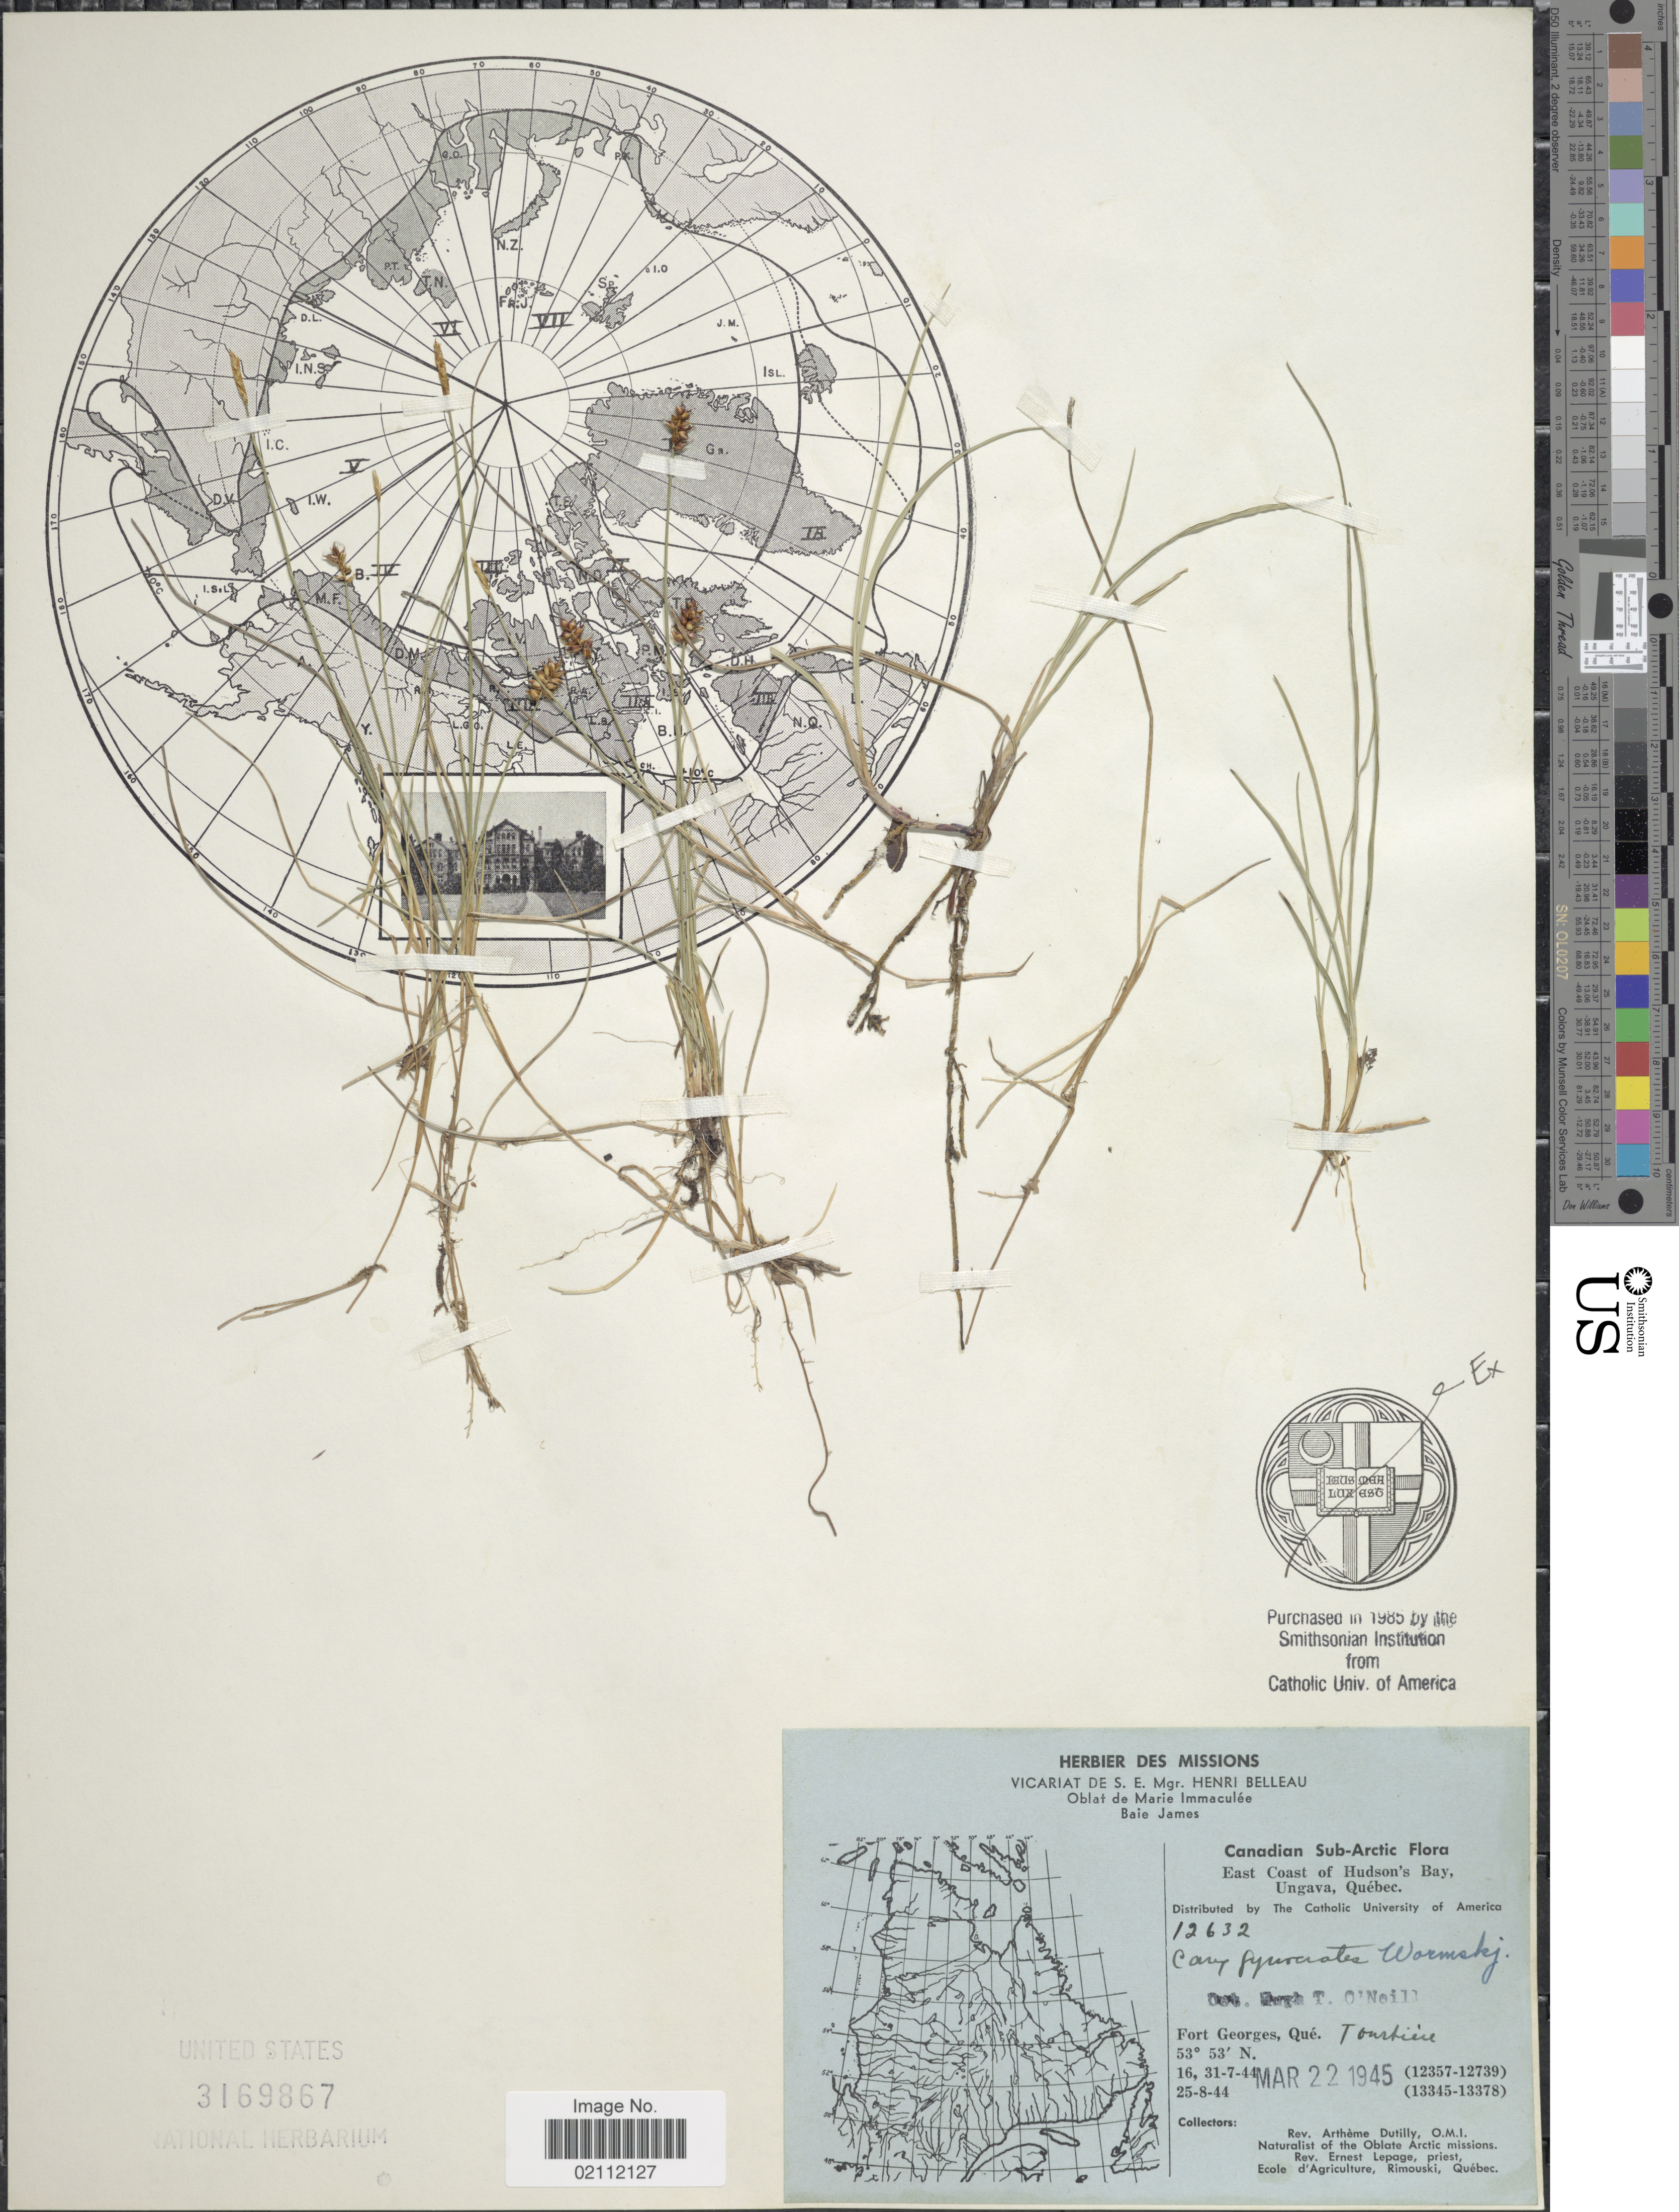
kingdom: Plantae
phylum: Tracheophyta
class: Liliopsida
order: Poales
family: Cyperaceae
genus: Carex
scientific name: Carex nardina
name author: (Hornem.) Fr.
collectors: A. Dutilly & E. Lepage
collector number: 12632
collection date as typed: Transcribed d/m/y: 16/7/44 to 25/8/44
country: Canada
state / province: Quebec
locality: Canadian Sub-Arctic. East Coast of Hudson's Bay, Ungava. Fort Georges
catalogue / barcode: US 3169867